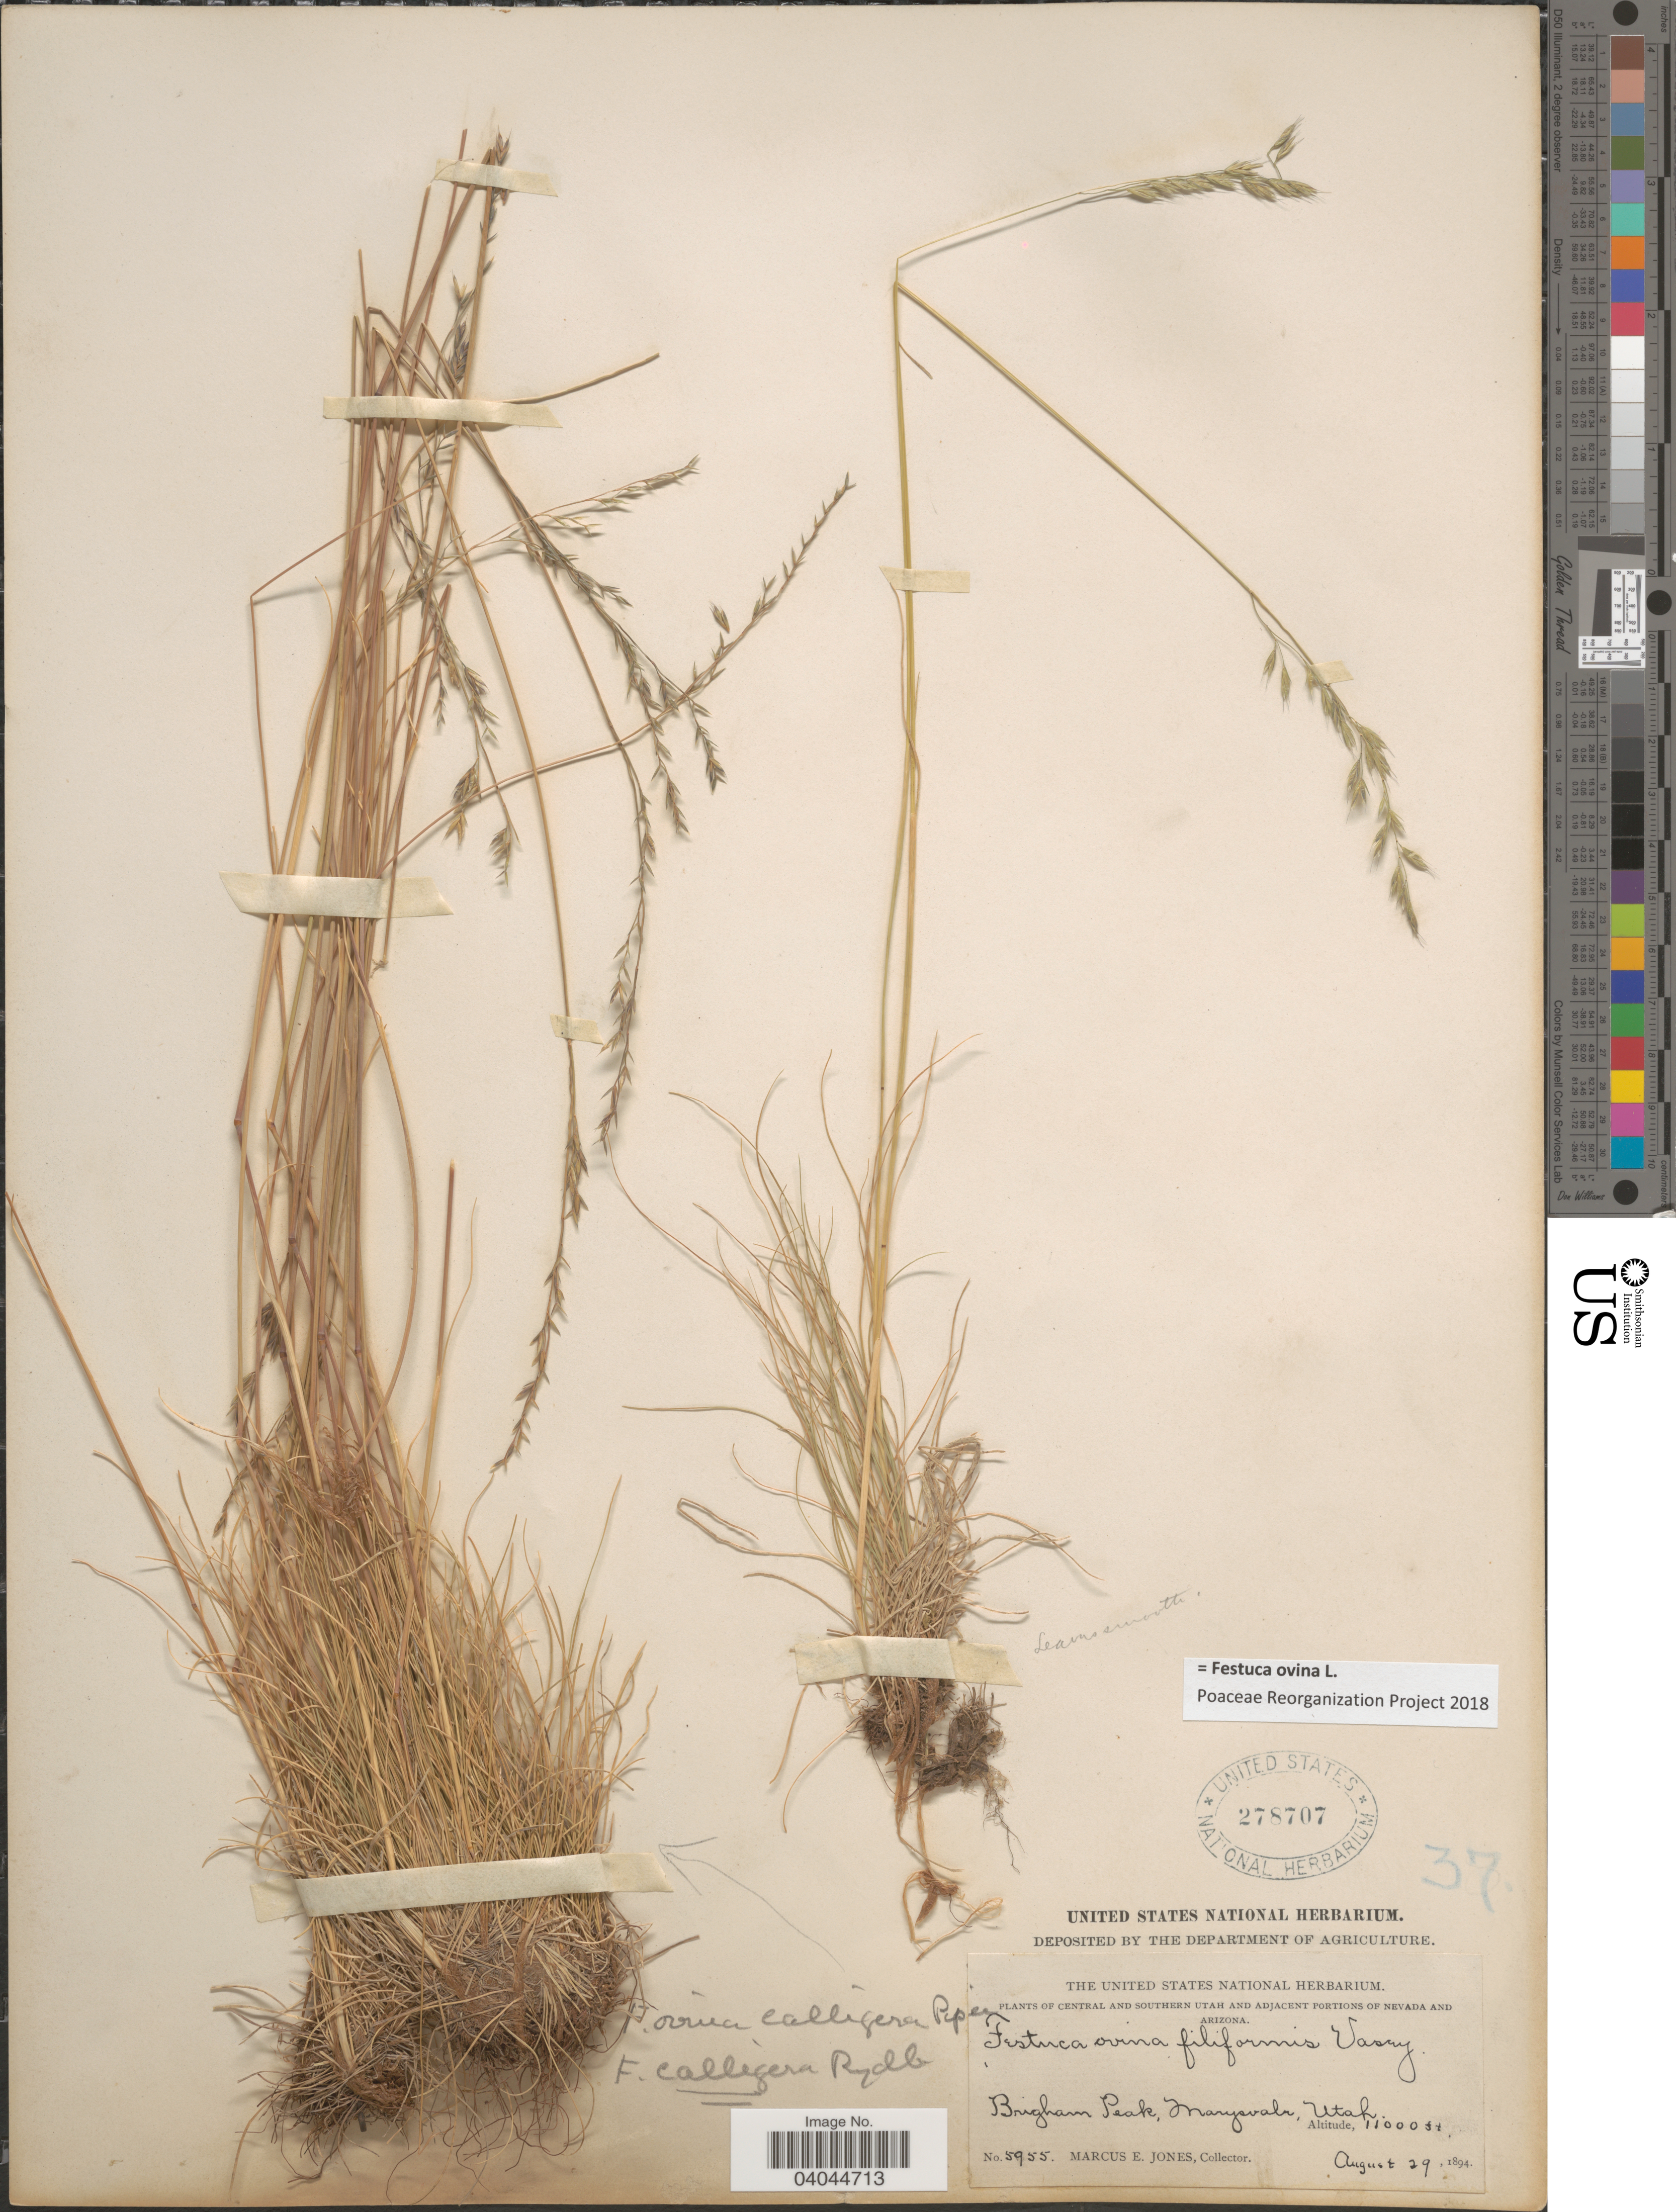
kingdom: Plantae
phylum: Tracheophyta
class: Liliopsida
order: Poales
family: Poaceae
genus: Festuca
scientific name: Festuca ovina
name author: L.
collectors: M. E. Jones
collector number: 5955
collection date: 1894-08-29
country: United States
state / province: Utah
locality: Central and Southern Utah. Brigham Peak, Marysvale.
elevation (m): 3353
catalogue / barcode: US 278707